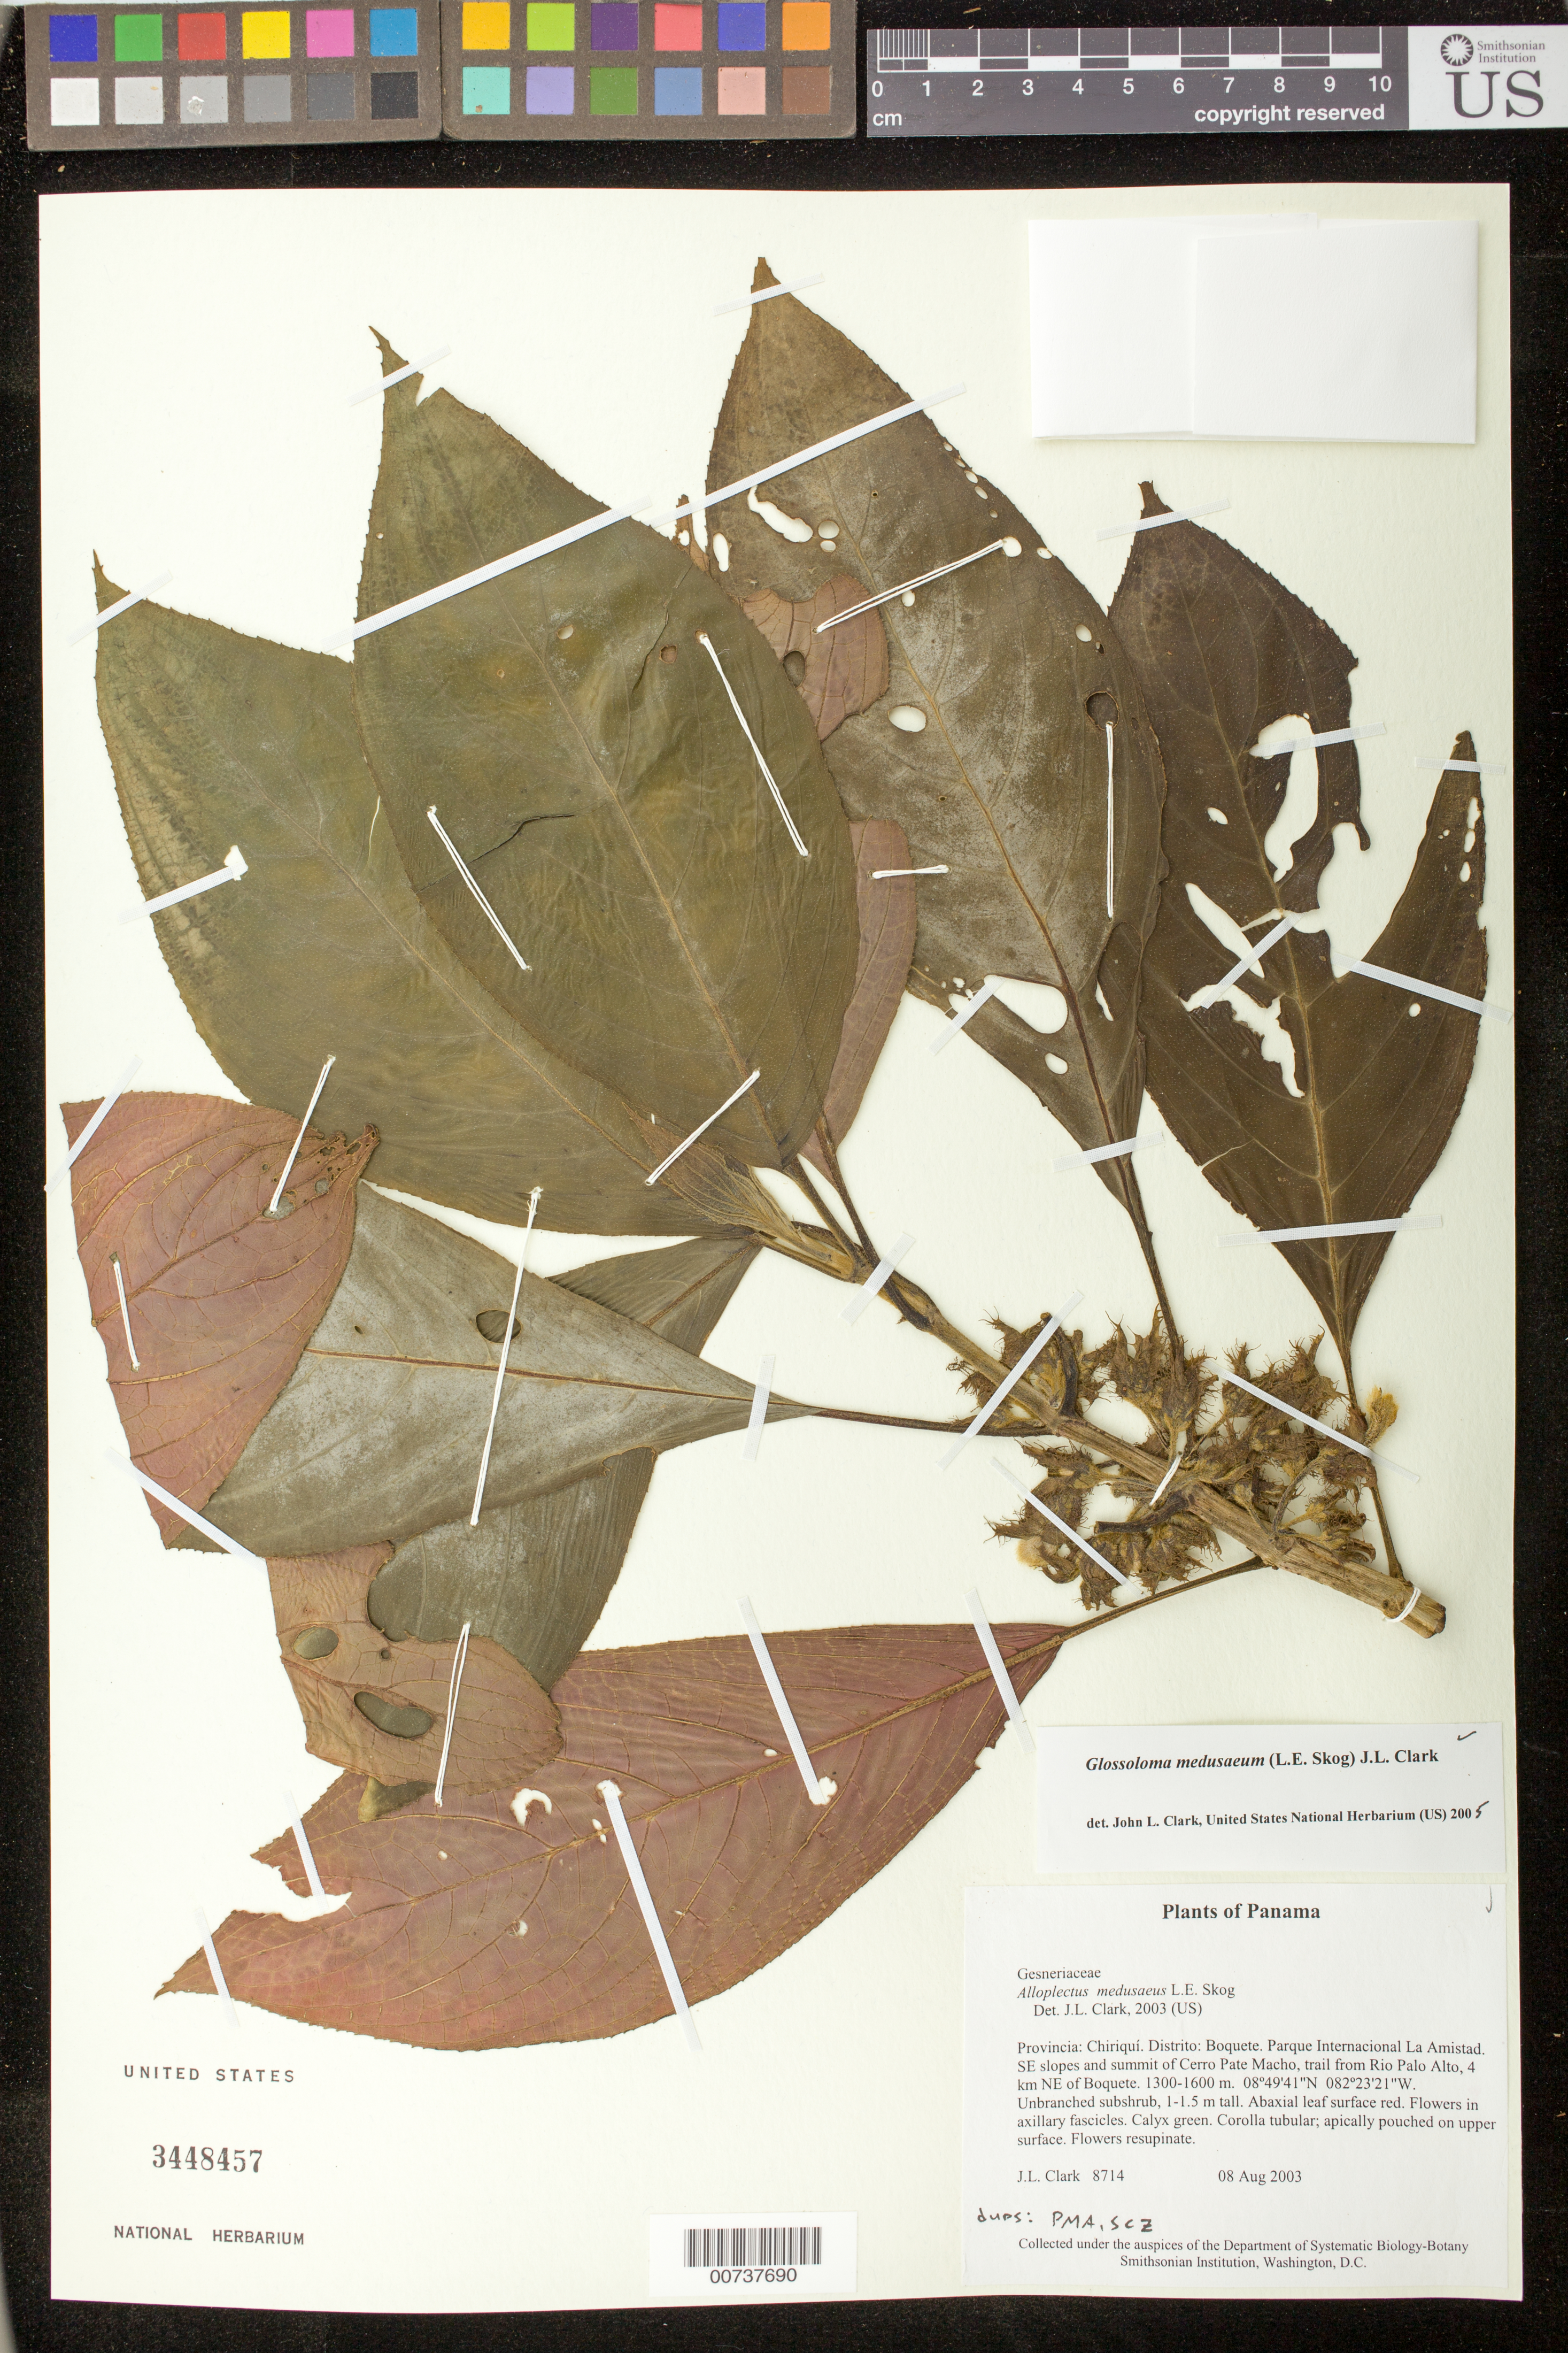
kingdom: Plantae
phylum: Tracheophyta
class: Magnoliopsida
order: Lamiales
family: Gesneriaceae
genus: Glossoloma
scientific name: Glossoloma medusaeum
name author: (L.E. Skog) J.L. Clark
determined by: Clark, J. L., (SEL), The Marie Selby Botanical Garden (UNITED STATES)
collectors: J. L. Clark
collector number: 8714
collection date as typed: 08 Aug 2003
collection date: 2003-08-08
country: Panama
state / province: Chiriquí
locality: Boquete. Parque Internacional La Amistad. SE slopes and summit of Cerro Pate Macho, trail from Rio Palo Alto, 4 km NE of Boquete.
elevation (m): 1300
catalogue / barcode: US 3448457